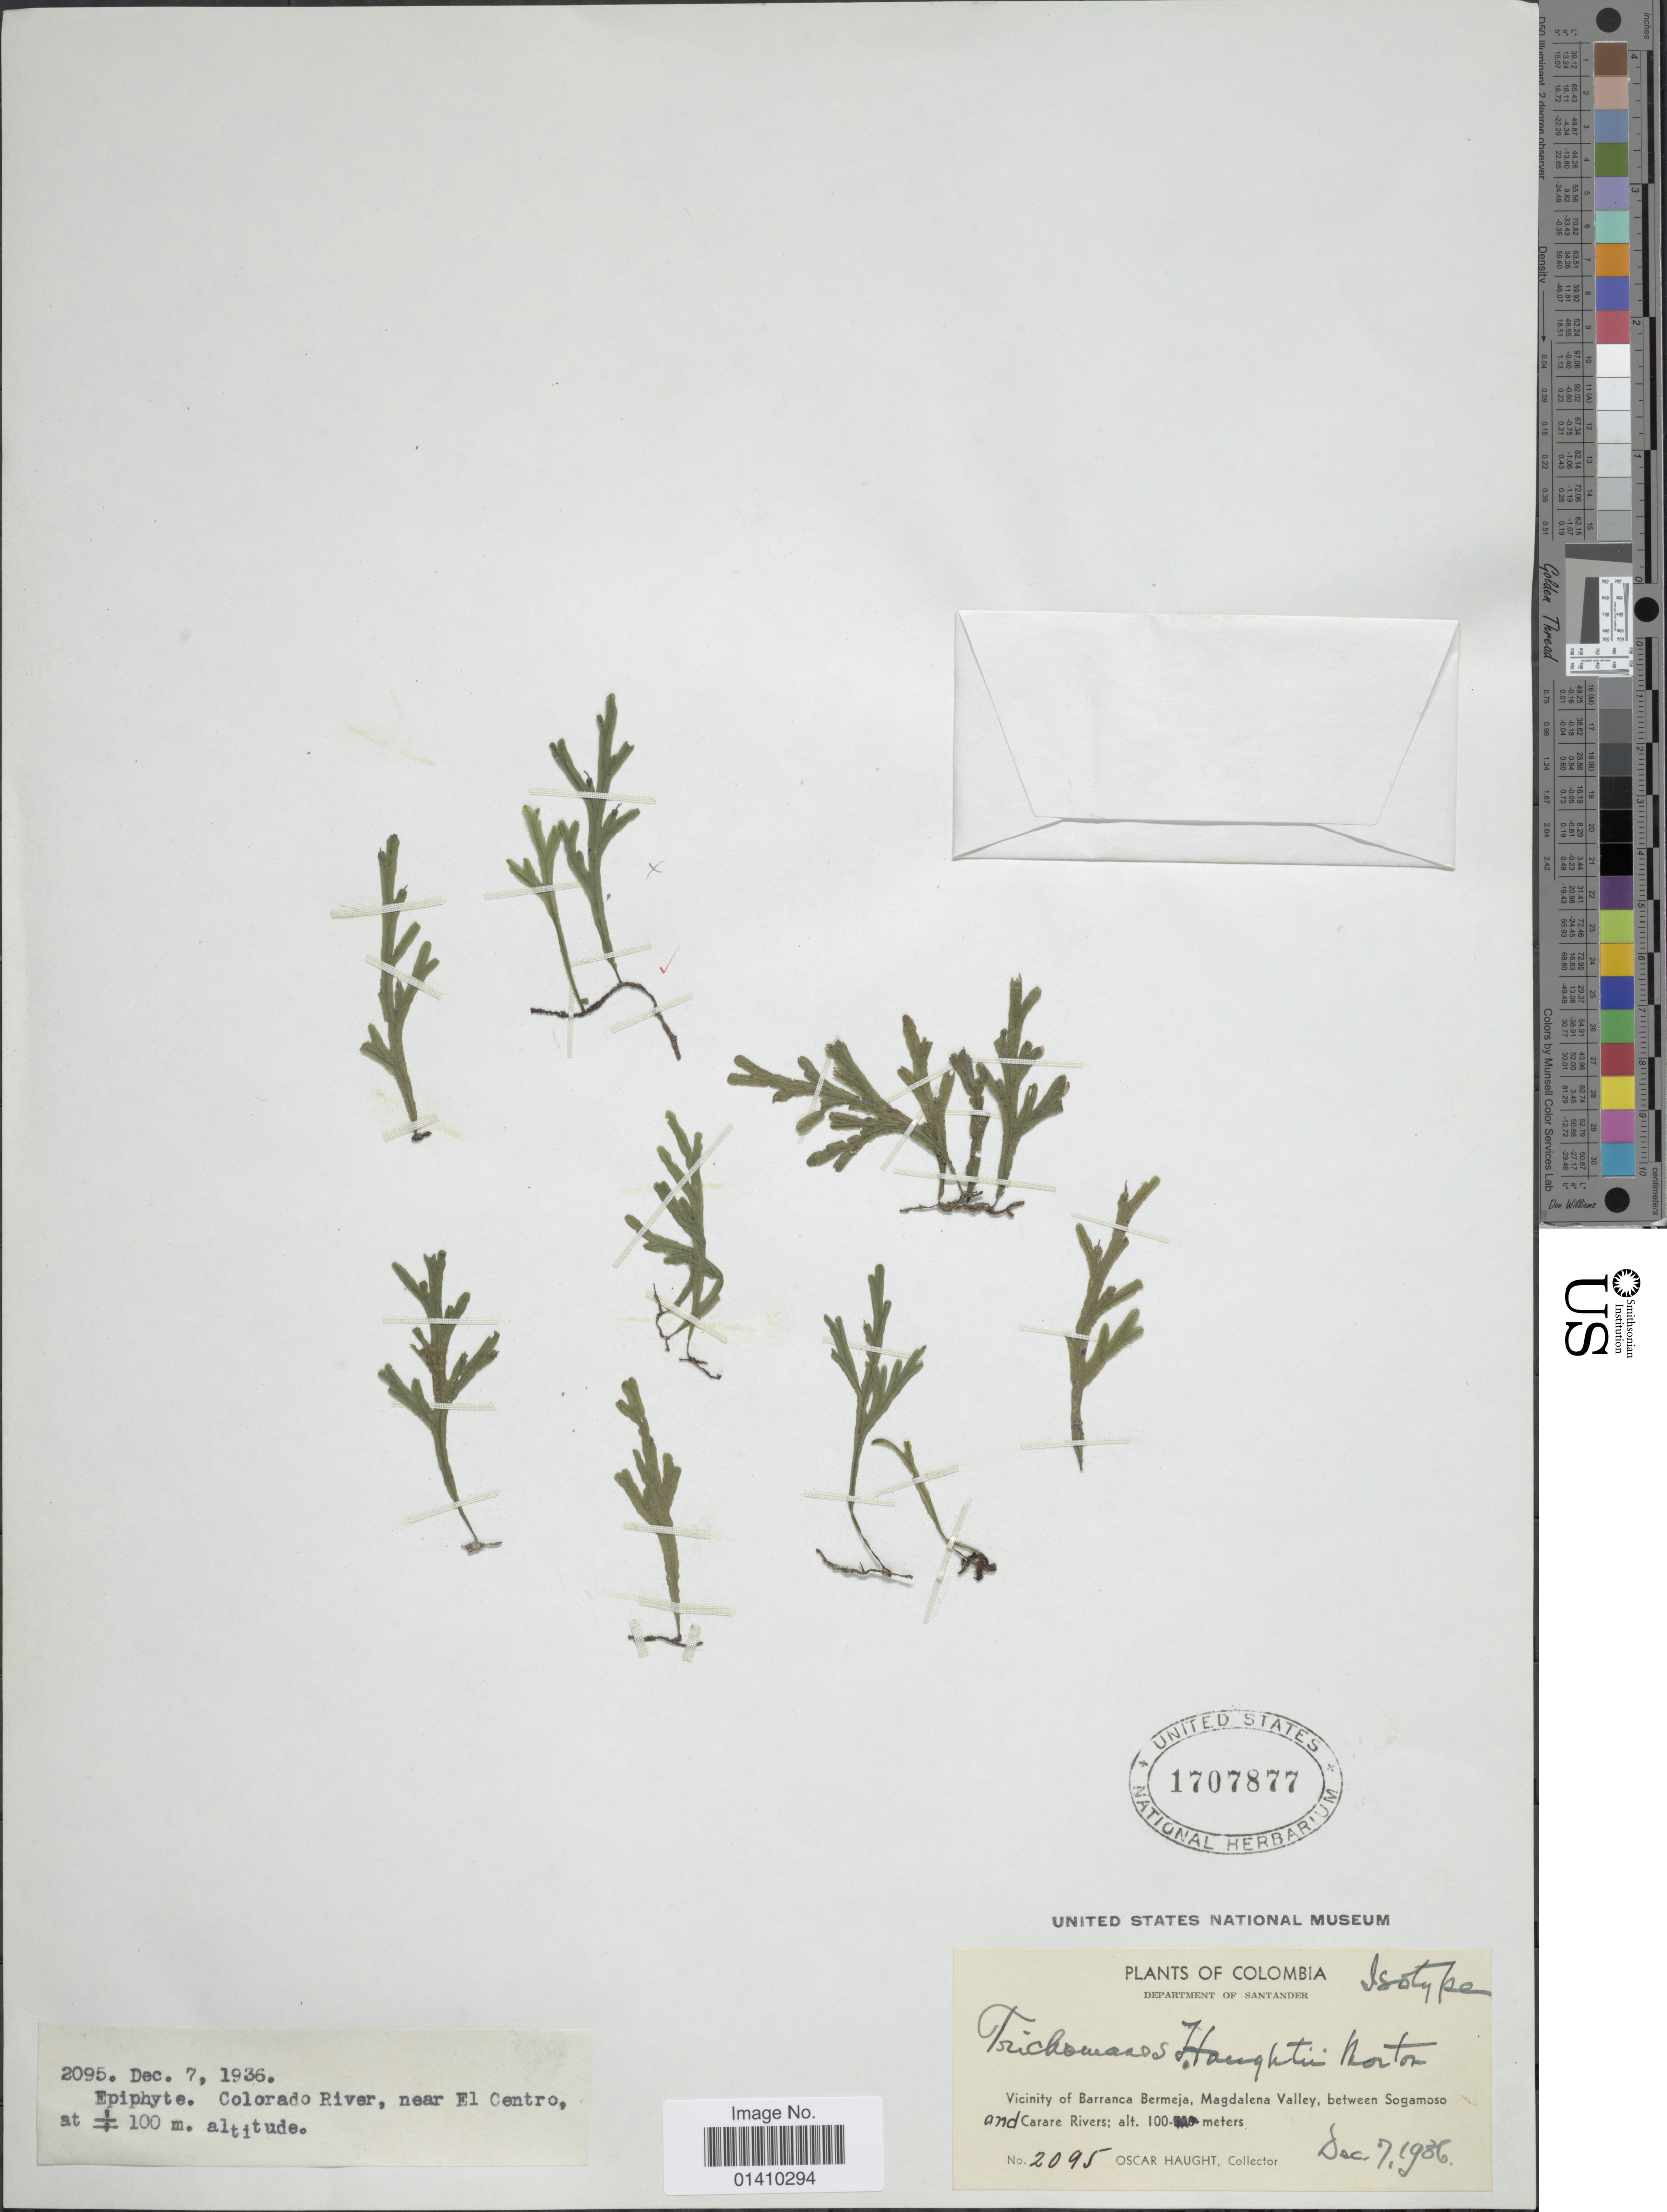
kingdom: Plantae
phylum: Tracheophyta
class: Polypodiopsida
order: Hymenophyllales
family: Hymenophyllaceae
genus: Polyphlebium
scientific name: Polyphlebium haughtii (C.V. Morton) comb. ined., 2015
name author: (C.V. Morton)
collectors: O. L. Haught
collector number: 2095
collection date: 1936-12-07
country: Colombia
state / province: Santander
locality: Department of Santander. Vicinity of Barranca Bermeja, Magdalena Valley, between Sogamoso and Carare Rivers.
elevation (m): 100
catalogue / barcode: US 1707877